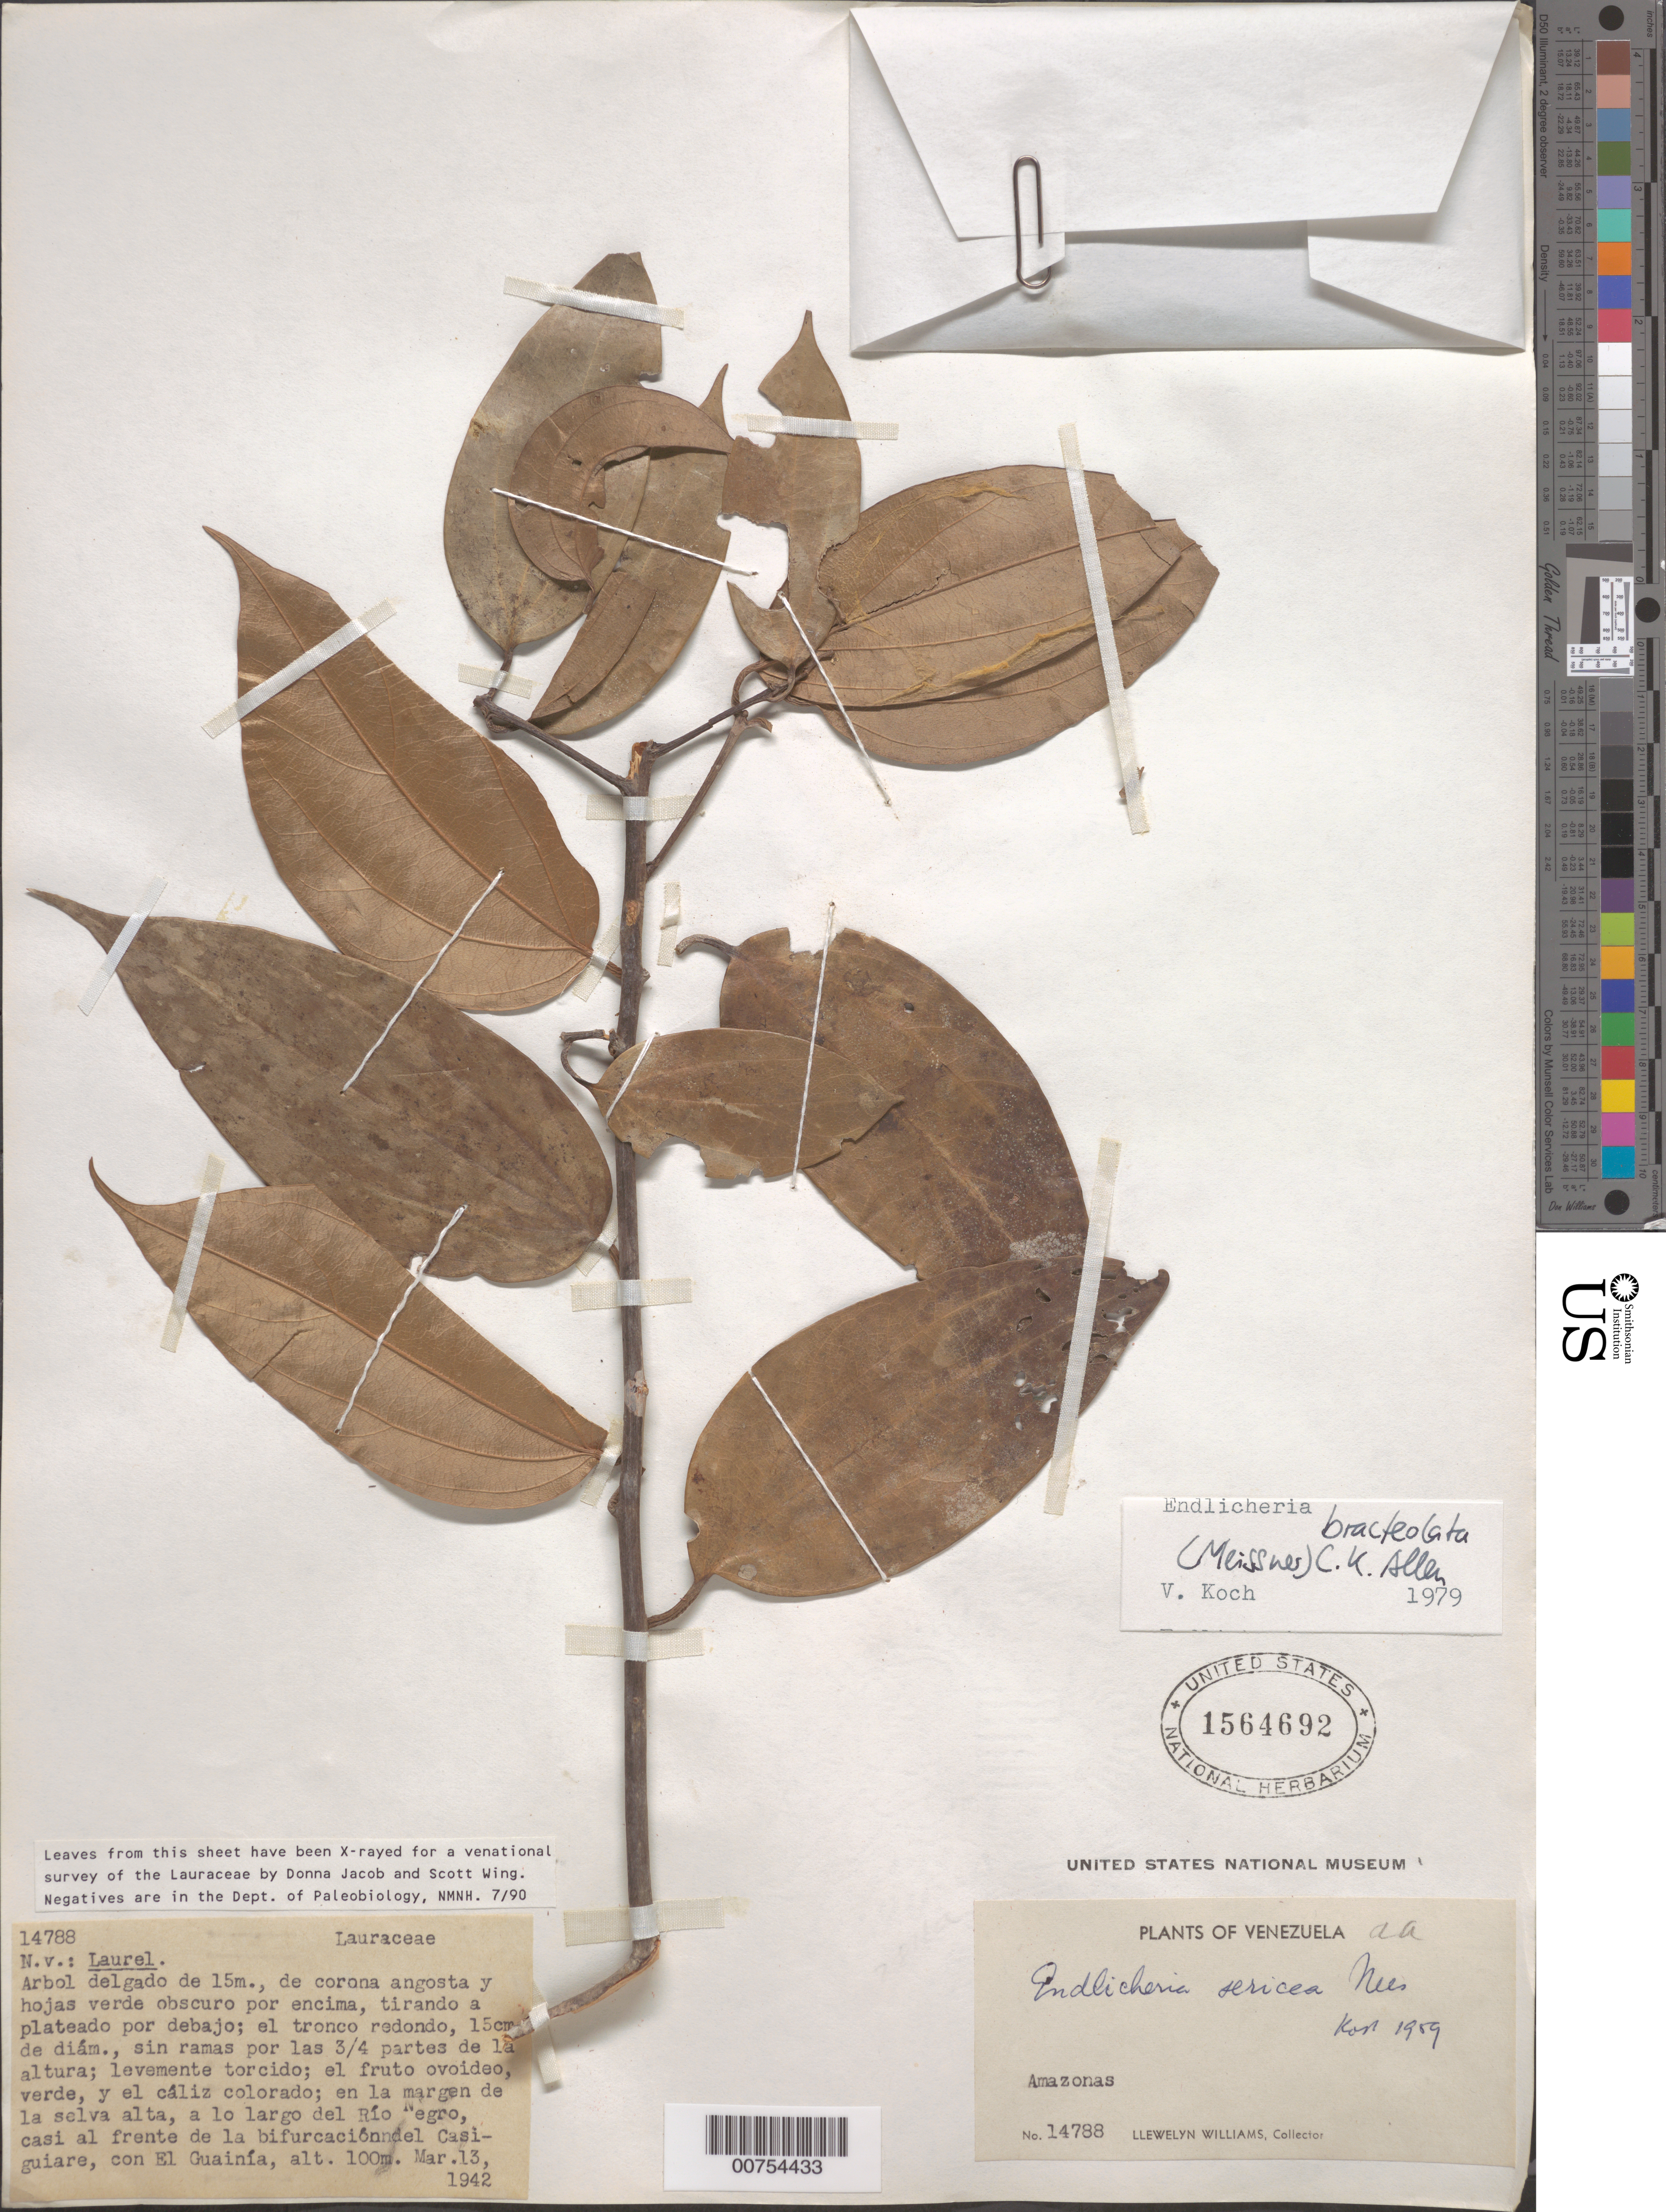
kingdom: Plantae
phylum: Tracheophyta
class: Magnoliopsida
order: Laurales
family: Lauraceae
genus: Endlicheria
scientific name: Endlicheria bracteolata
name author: (Meisn.) C.K. Allen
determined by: Koch, V.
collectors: Ll. Williams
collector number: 14788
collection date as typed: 13-Mar-42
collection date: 1942-03-13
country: Venezuela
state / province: Amazonas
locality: Río Guainia, cerca de la desembocadura del Casiquiare en el Río Guainia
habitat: Edge of high forest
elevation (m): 100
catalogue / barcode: US 1564692